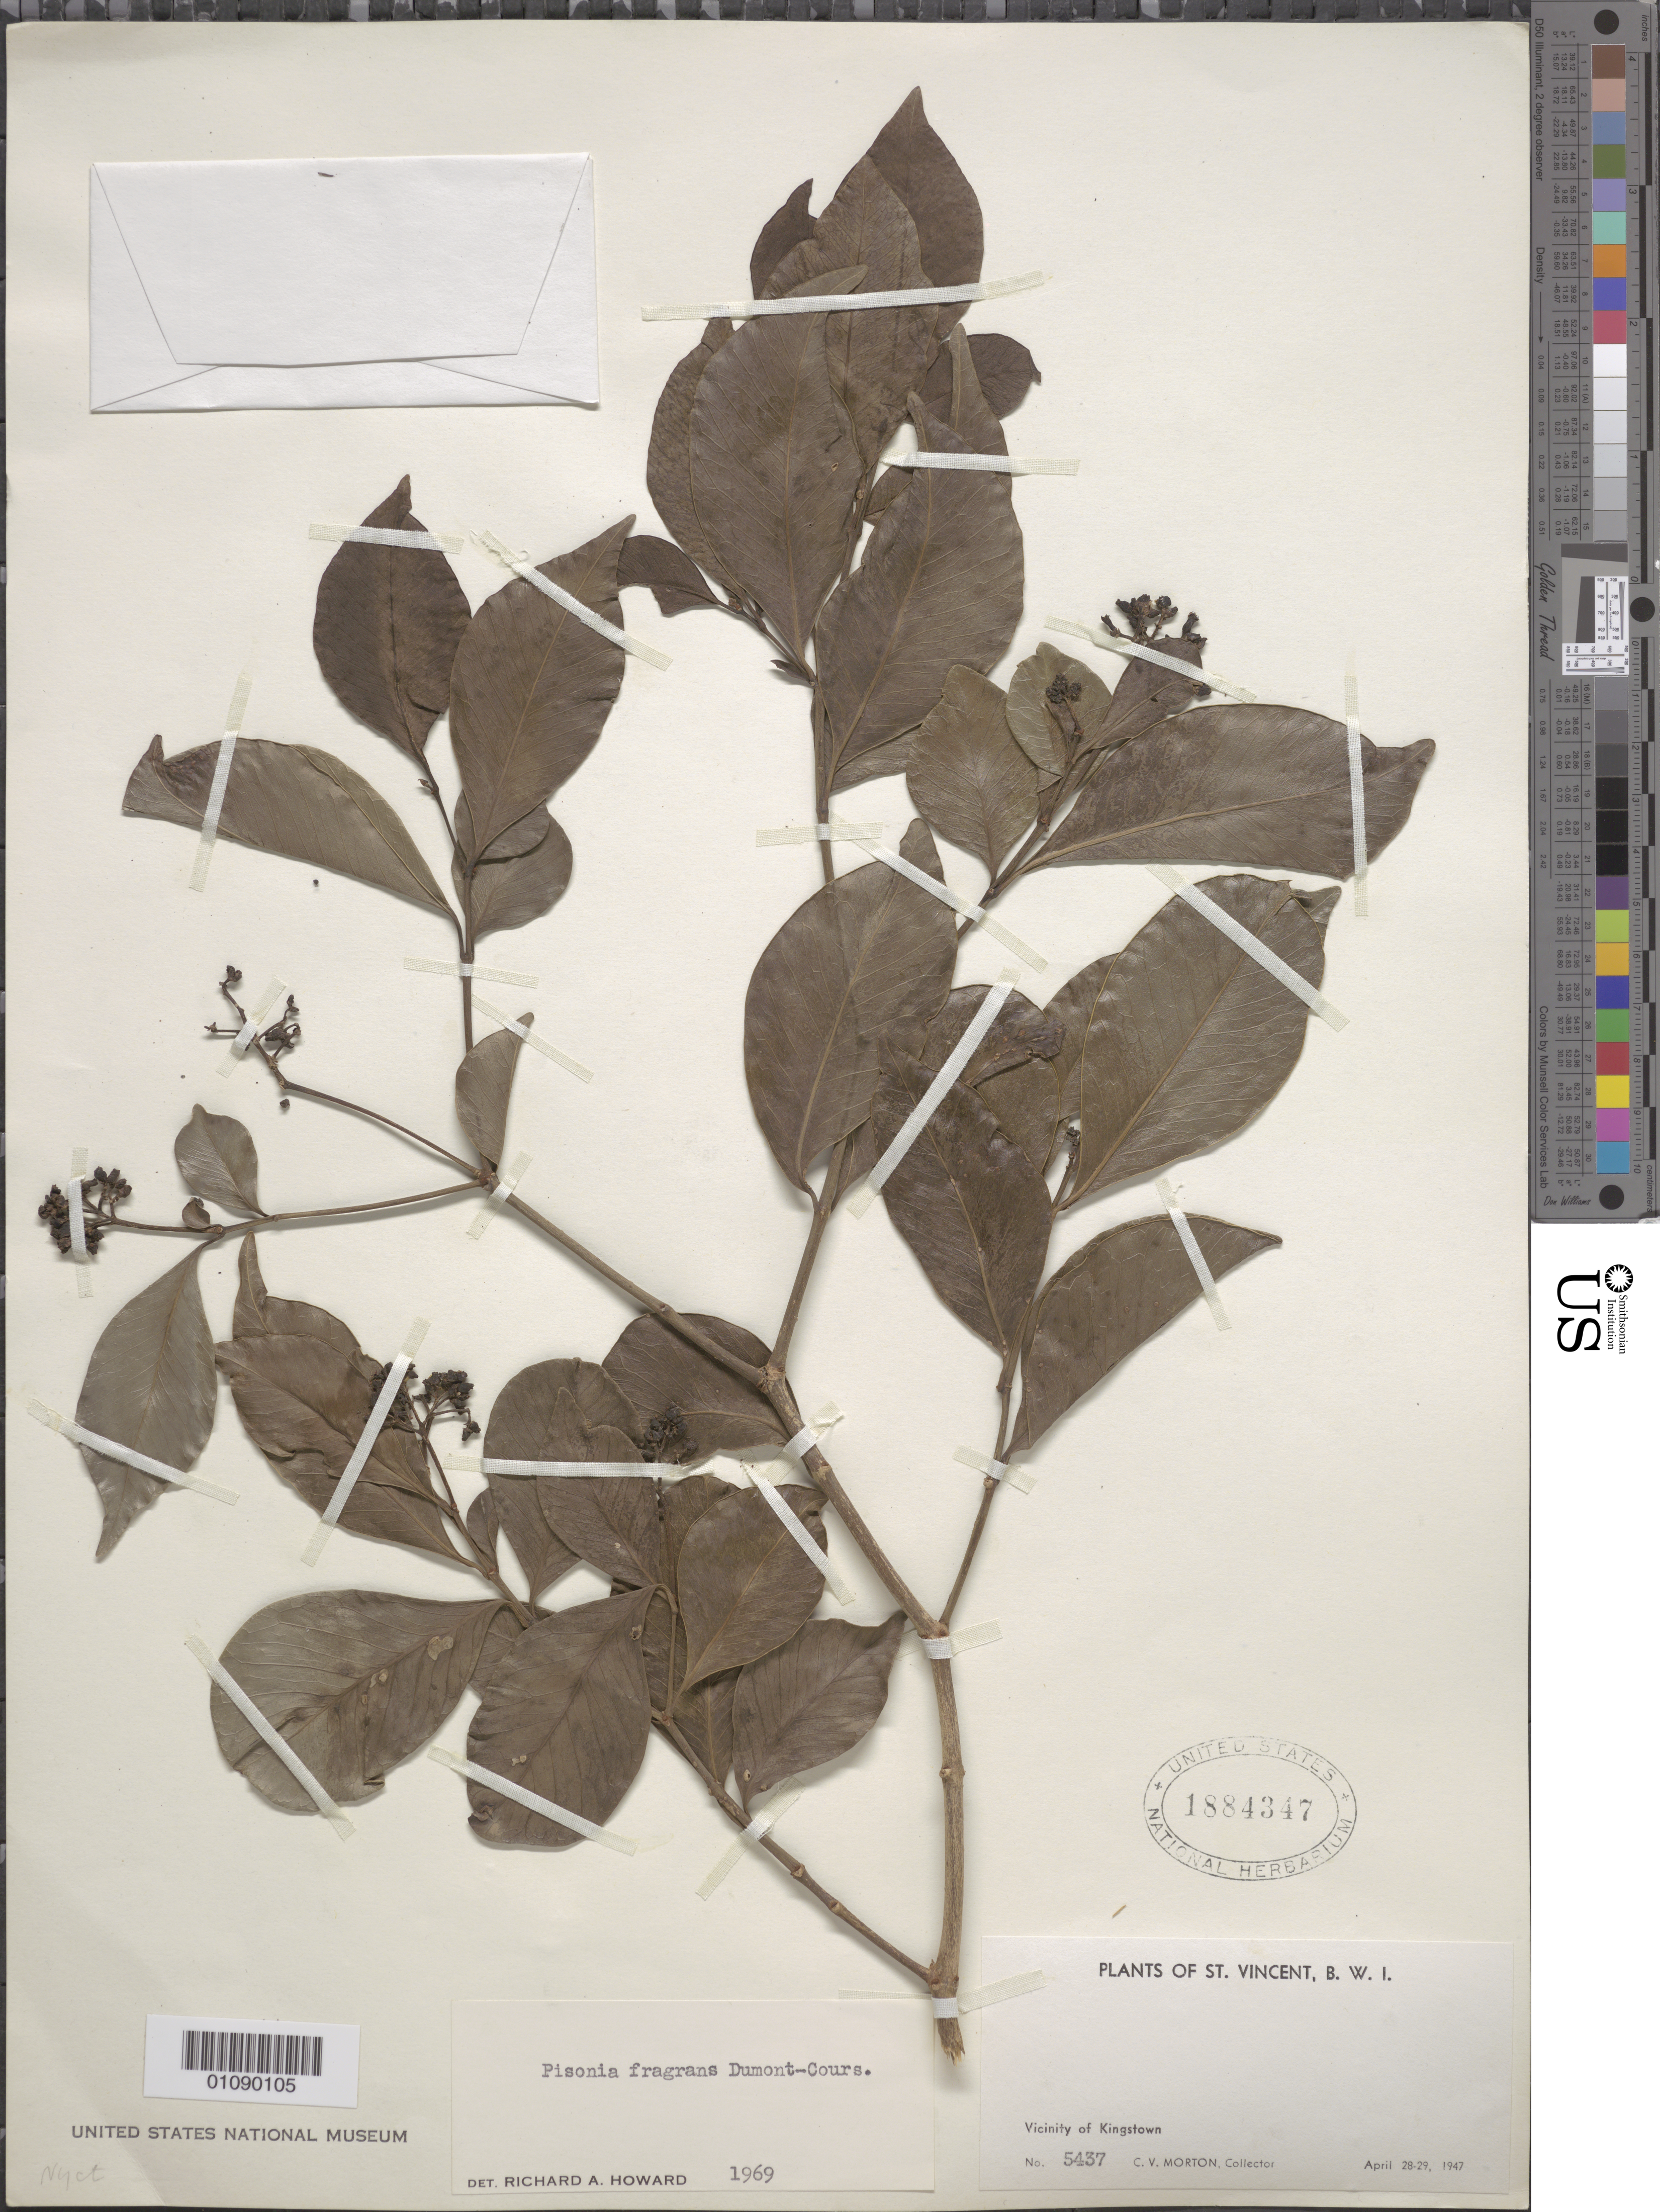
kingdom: Plantae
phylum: Tracheophyta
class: Magnoliopsida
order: Caryophyllales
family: Nyctaginaceae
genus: Guapira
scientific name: Guapira fragrans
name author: (Dum. Cours.) Little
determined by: Strong, Mark T., (BOT), Smithsonian Institution - National Museum of Natural History (UNITED STATES)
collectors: C. V. Morton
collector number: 5437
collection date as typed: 28 Apr 1947 to 29 Apr 1947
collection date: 1947-04-28/1947-04-29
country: St. Vincent - Grenadines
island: St. Vincent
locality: Vicinity of Kingstown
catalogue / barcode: US 1884347